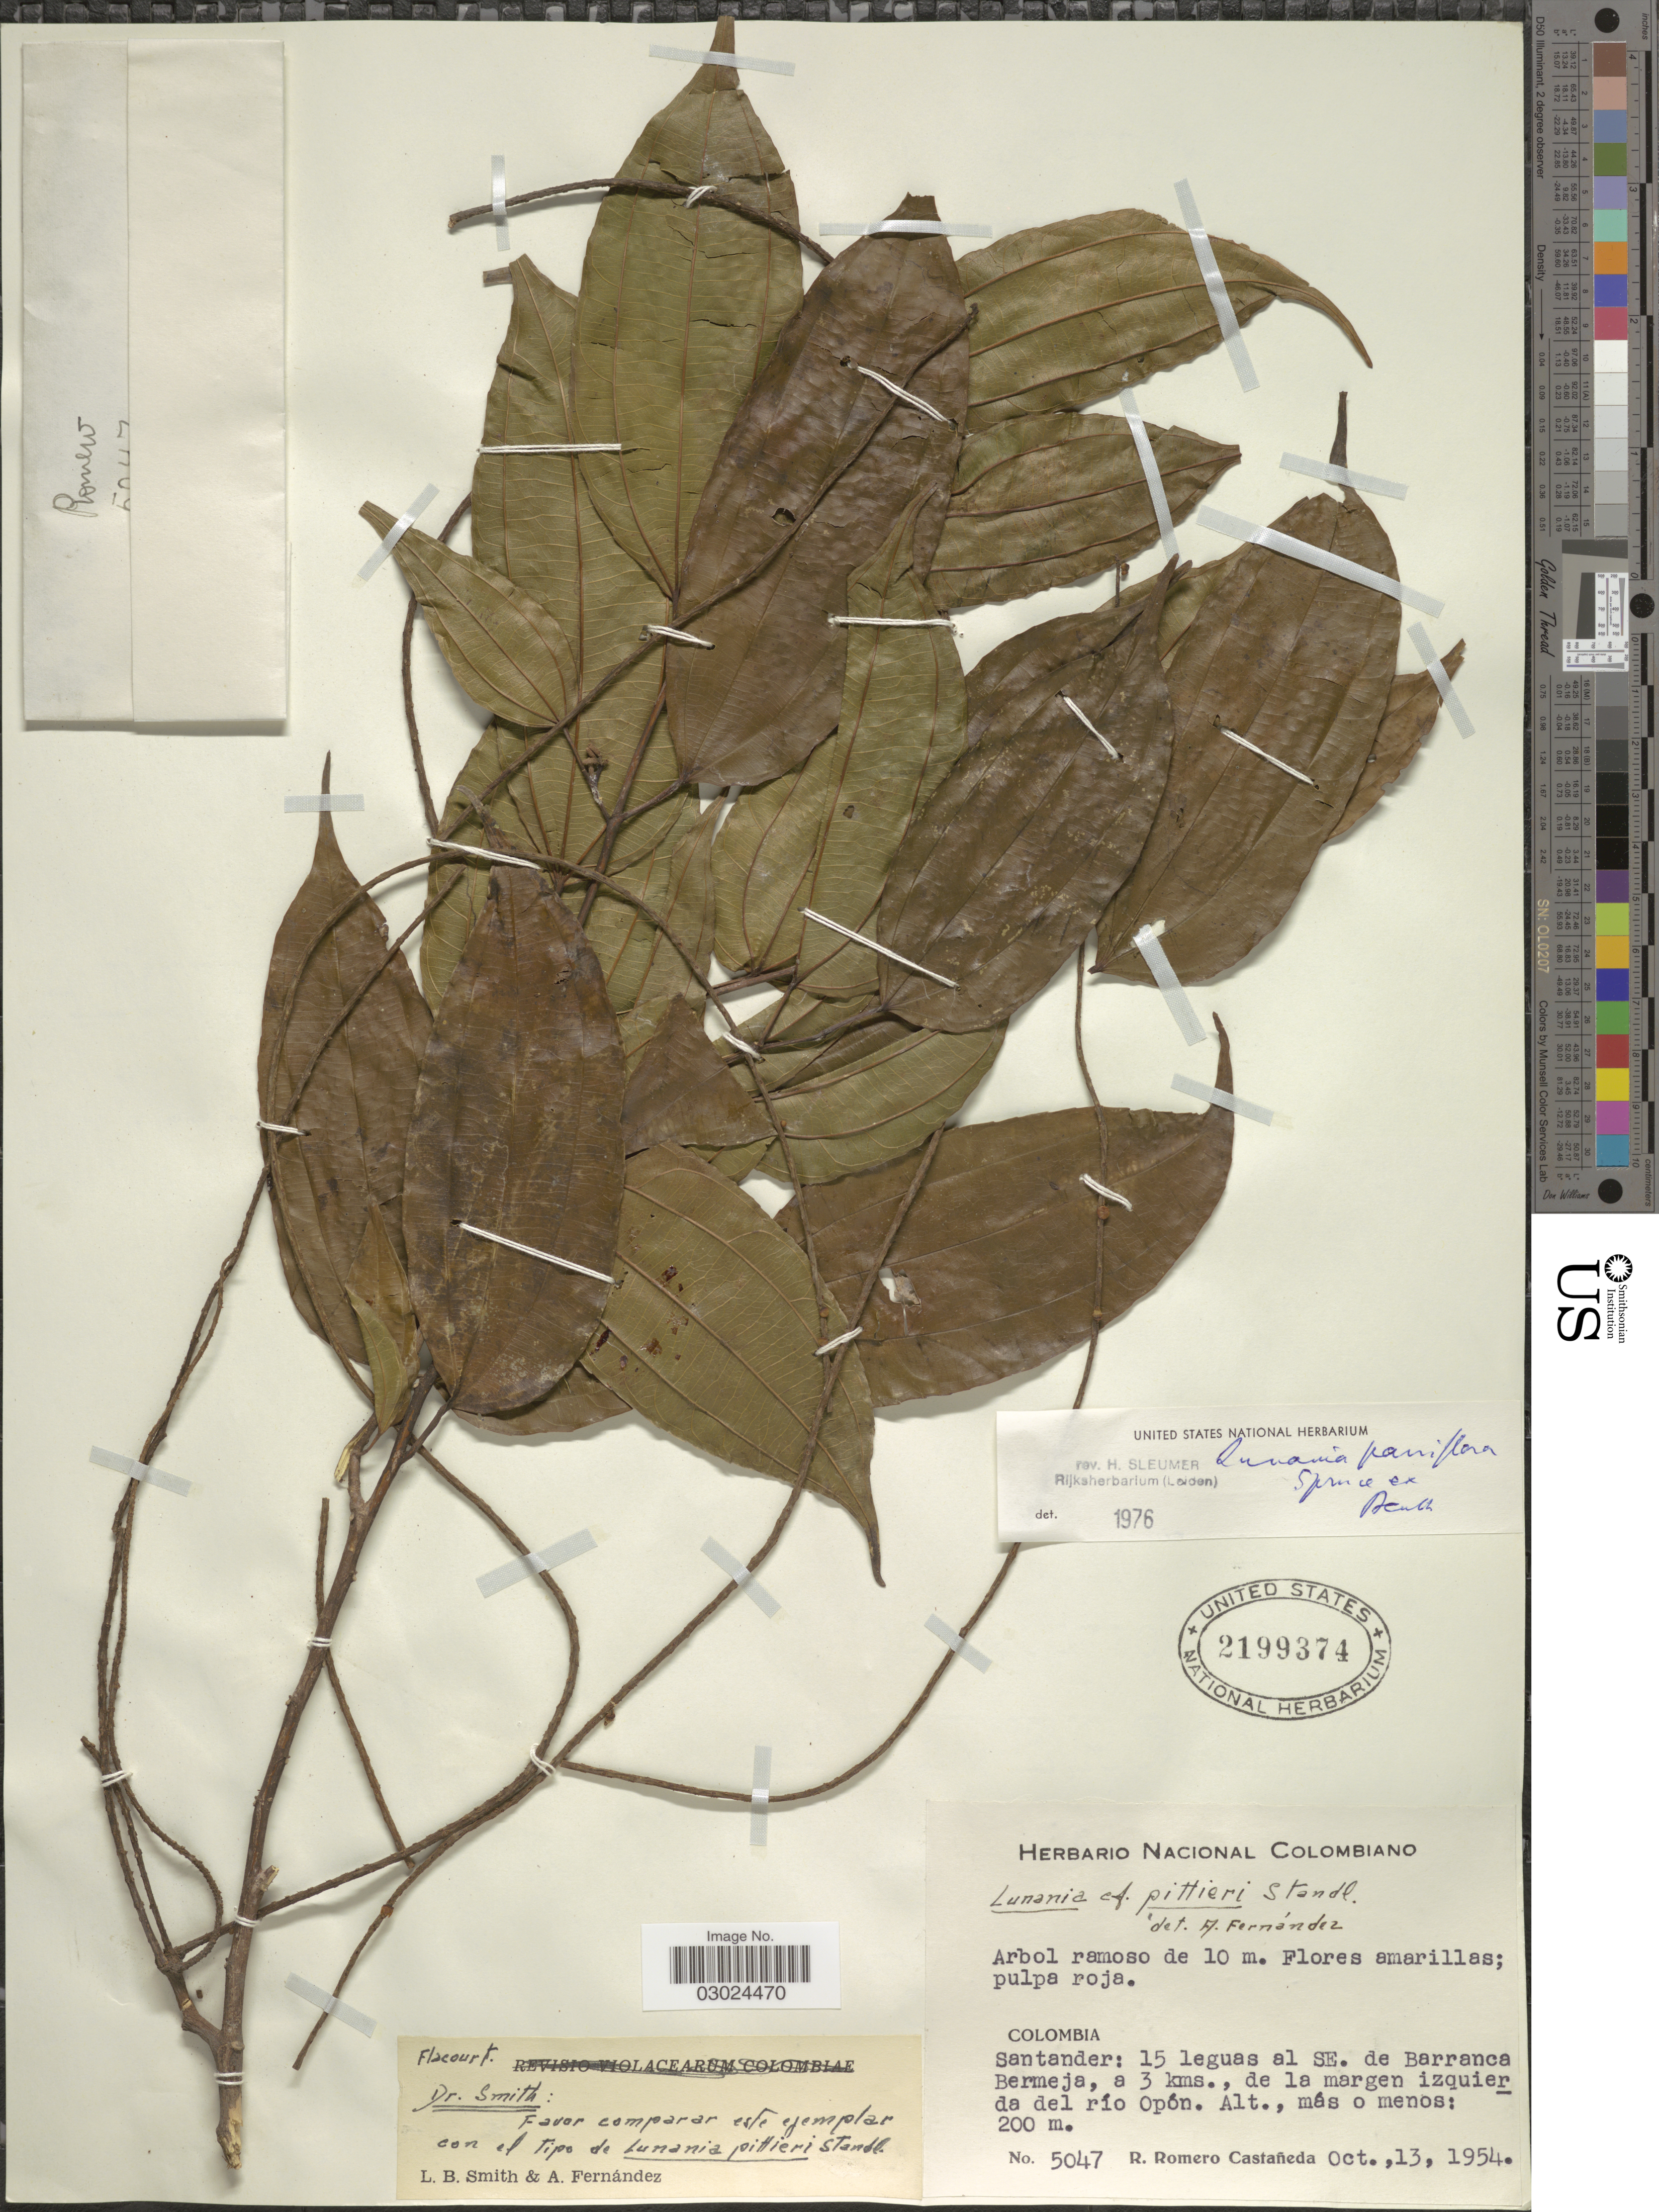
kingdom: Plantae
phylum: Tracheophyta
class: Magnoliopsida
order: Malpighiales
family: Salicaceae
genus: Lunania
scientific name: Lunania parviflora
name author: Spruce ex Benth.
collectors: R. Romero Castañeda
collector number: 5047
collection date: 1954-10-13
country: Colombia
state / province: Santander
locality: Santander: 15 leguas al SE. de Barranca Bermeja, a 3 kms., de la margen izquierda del río Opón.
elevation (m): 200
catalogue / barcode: US 2199374